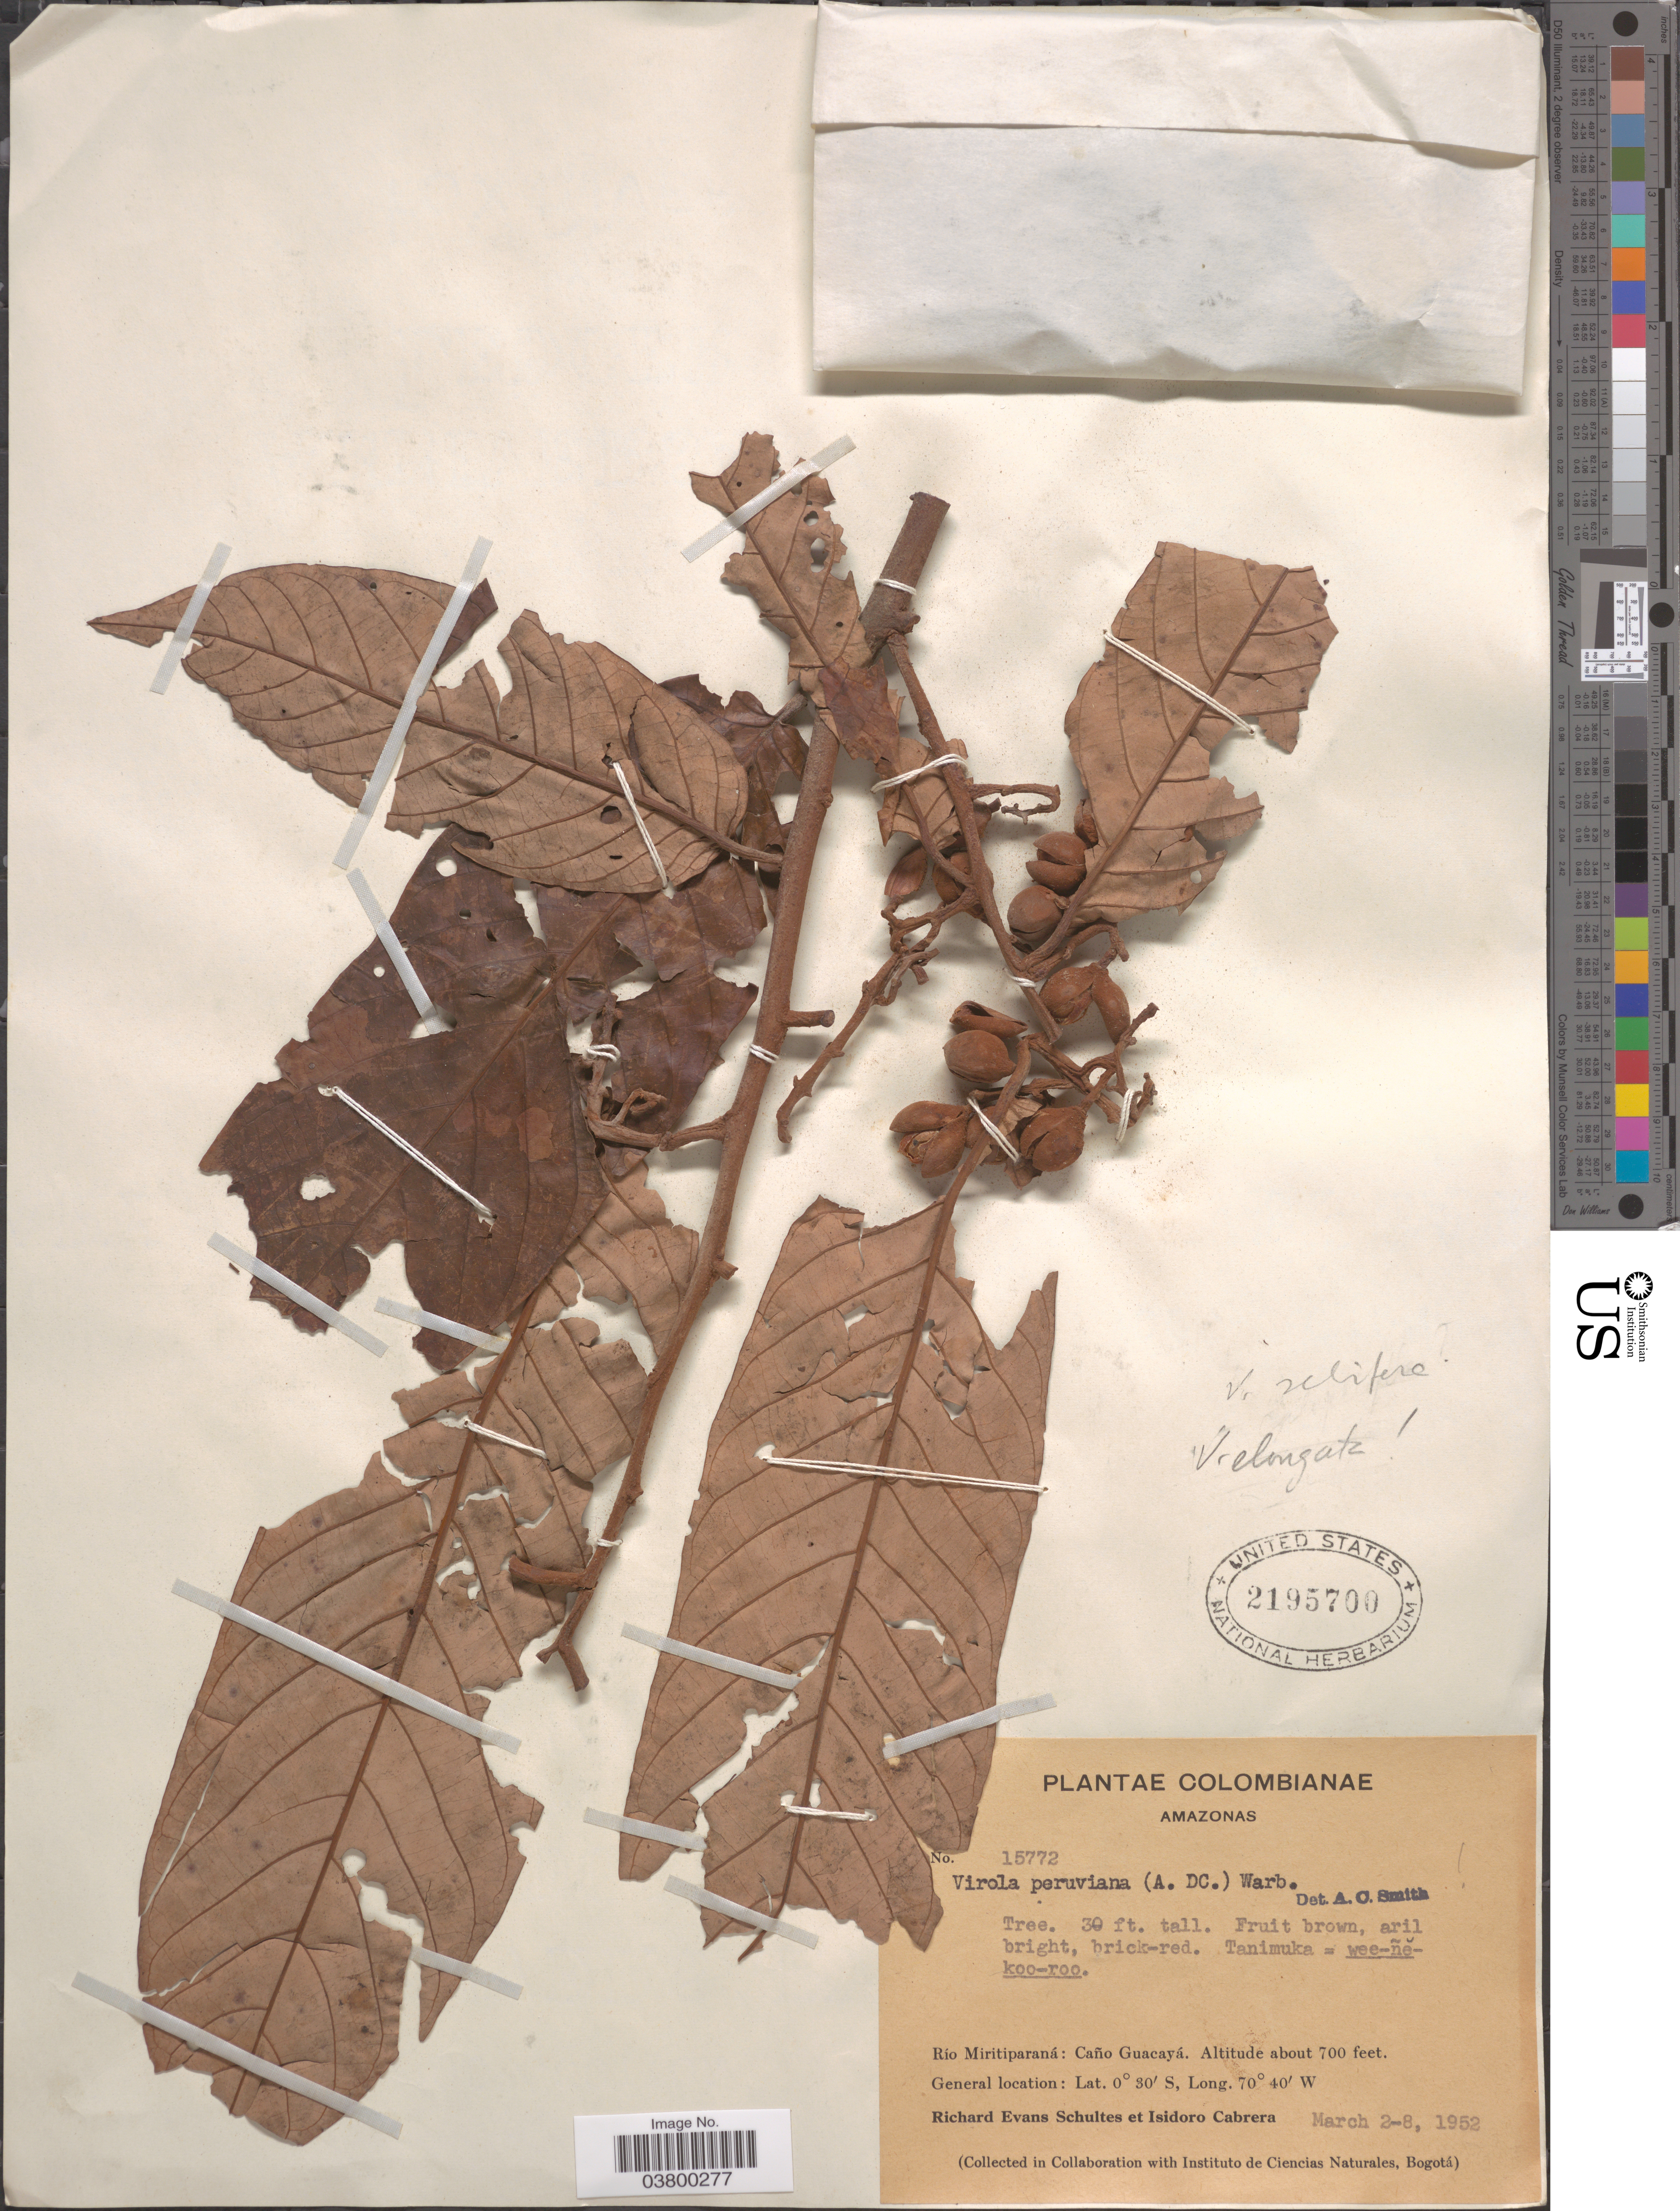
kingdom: Plantae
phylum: Tracheophyta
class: Magnoliopsida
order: Magnoliales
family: Myristicaceae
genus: Virola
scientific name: Virola elongata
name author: (Benth.) Warb.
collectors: R. E. Schultes & I. Cabrera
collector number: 15772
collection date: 1952-03-02/1952-03-08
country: Colombia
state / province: Amazônas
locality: Río Miritiparaná: Caño Guacayá.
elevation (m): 213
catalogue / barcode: US 2195700